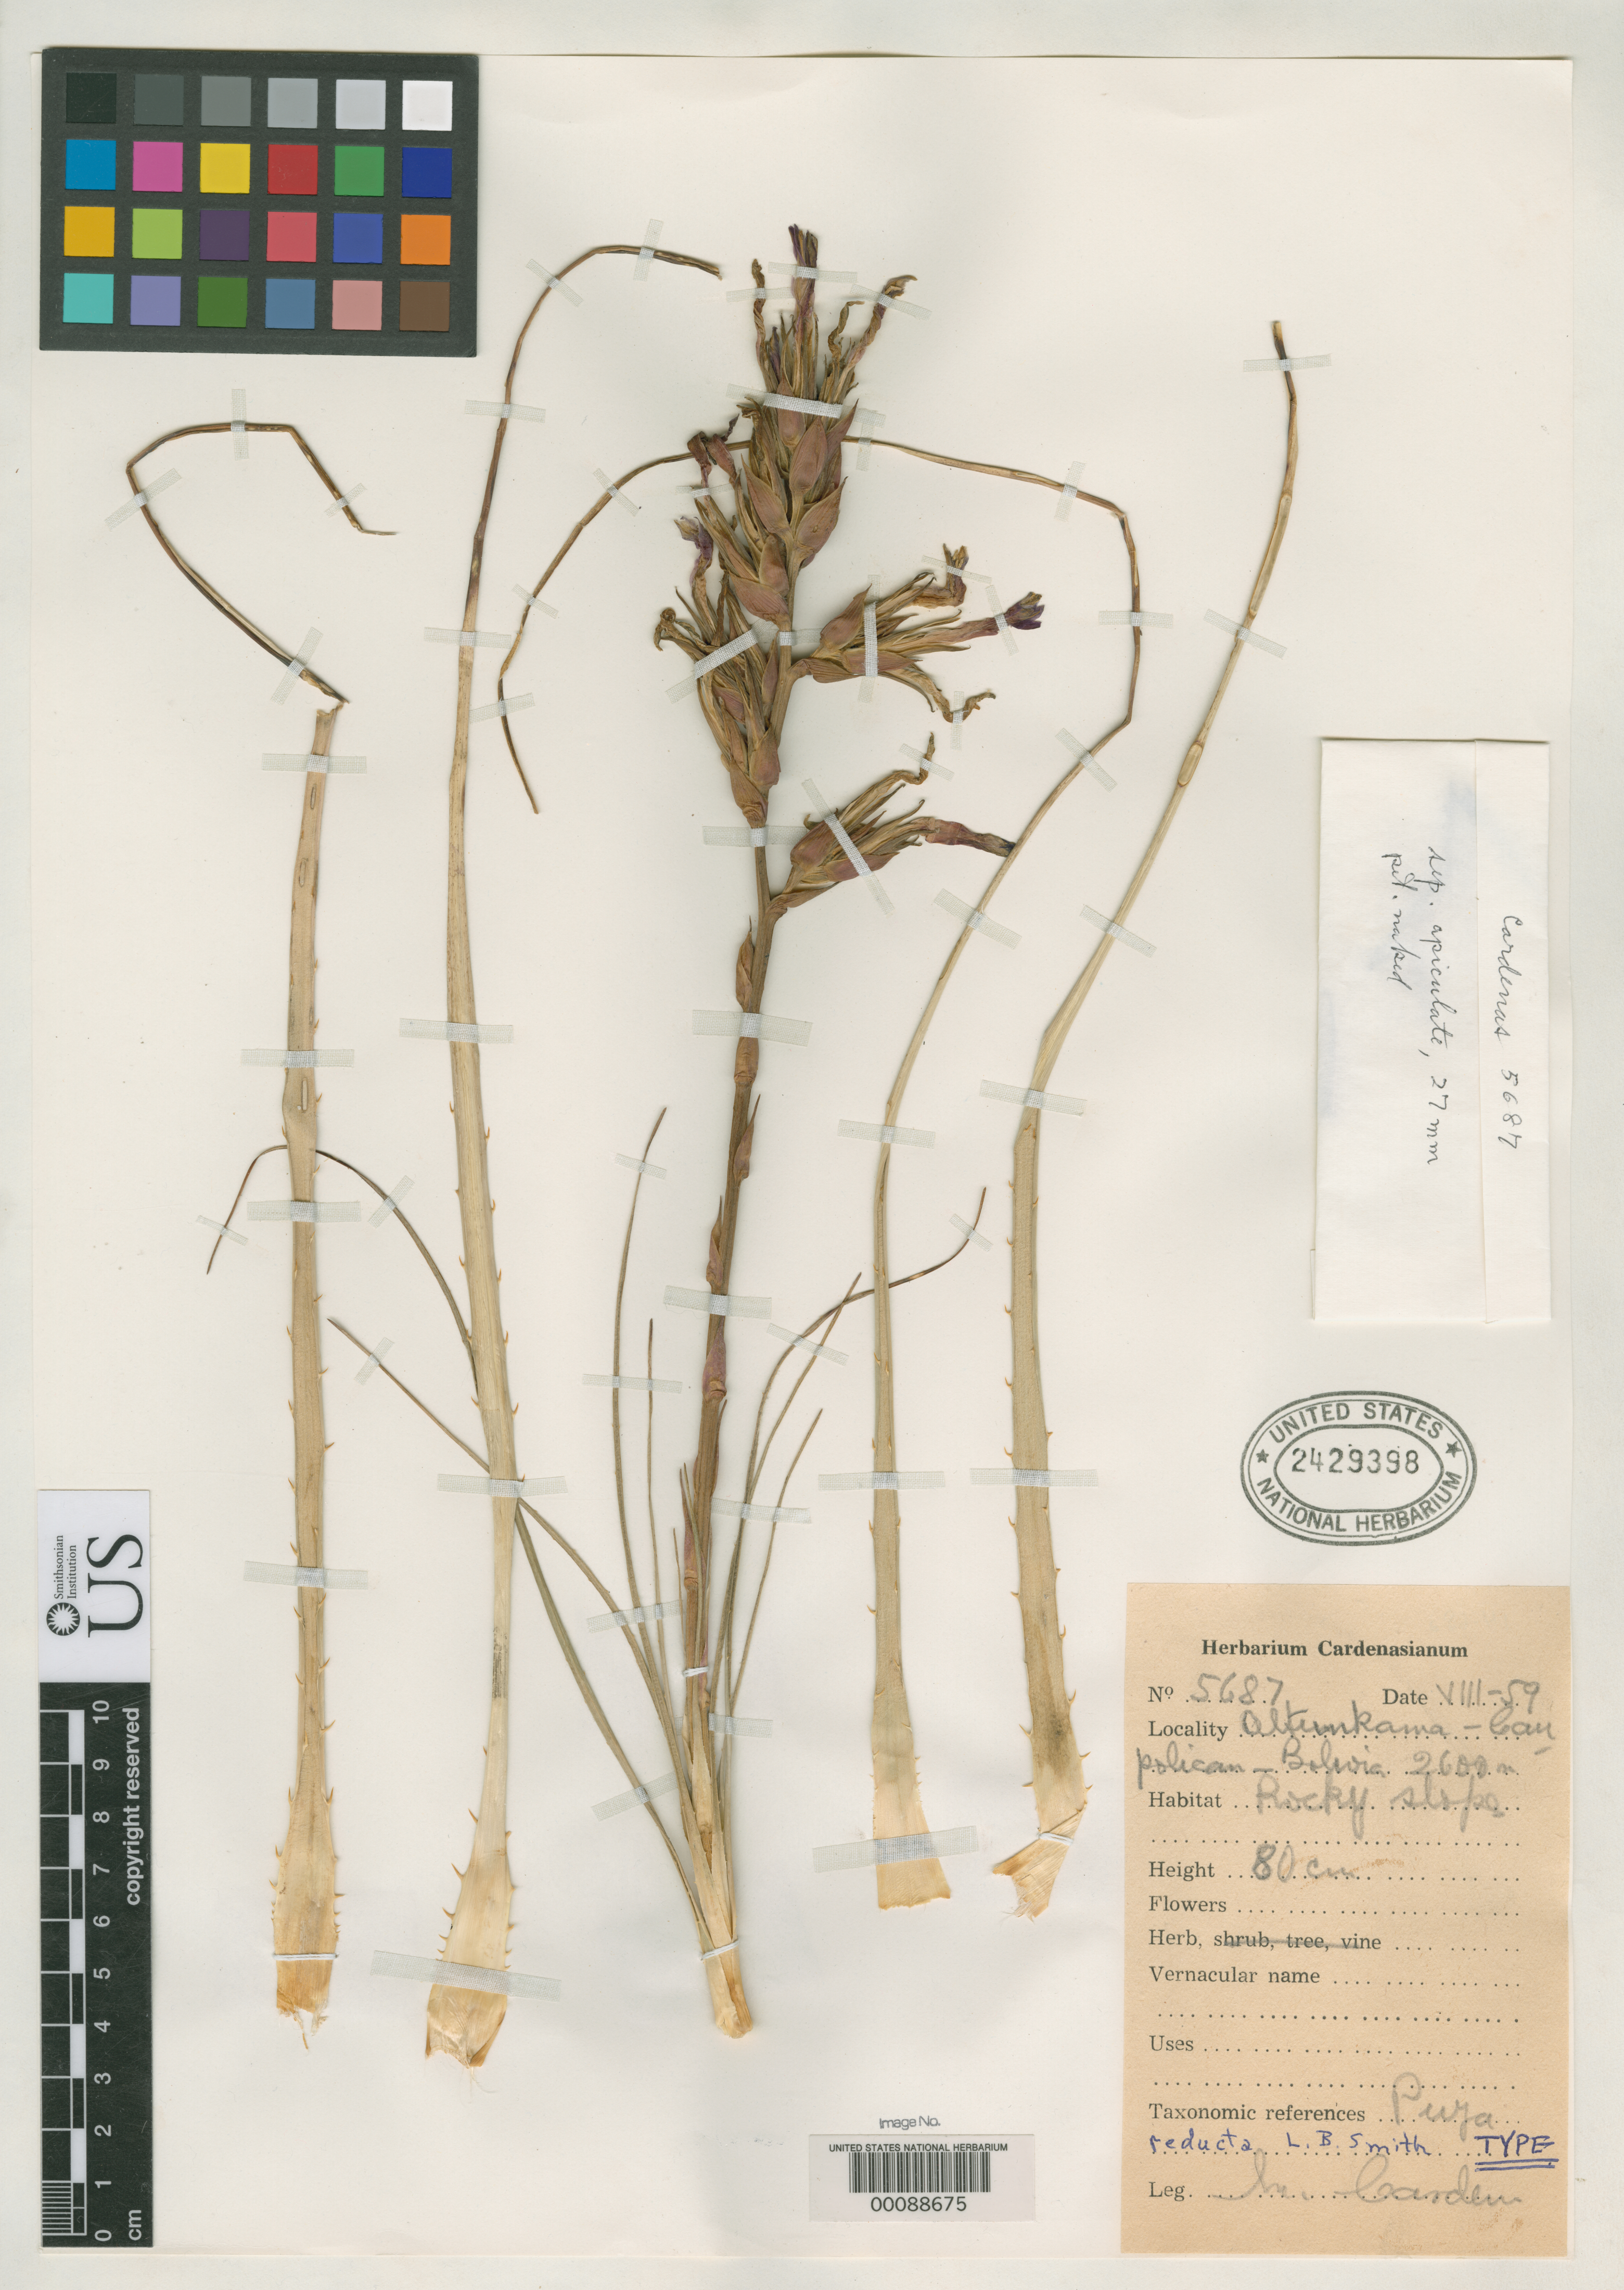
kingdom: Plantae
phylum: Tracheophyta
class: Liliopsida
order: Poales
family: Bromeliaceae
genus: Puya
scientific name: Puya reducta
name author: L.B. Sm.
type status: Holotype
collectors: M. Cárdenas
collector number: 5687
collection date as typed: Aug 1959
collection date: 1959-08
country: Bolivia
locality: Mapiri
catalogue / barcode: US 2429398